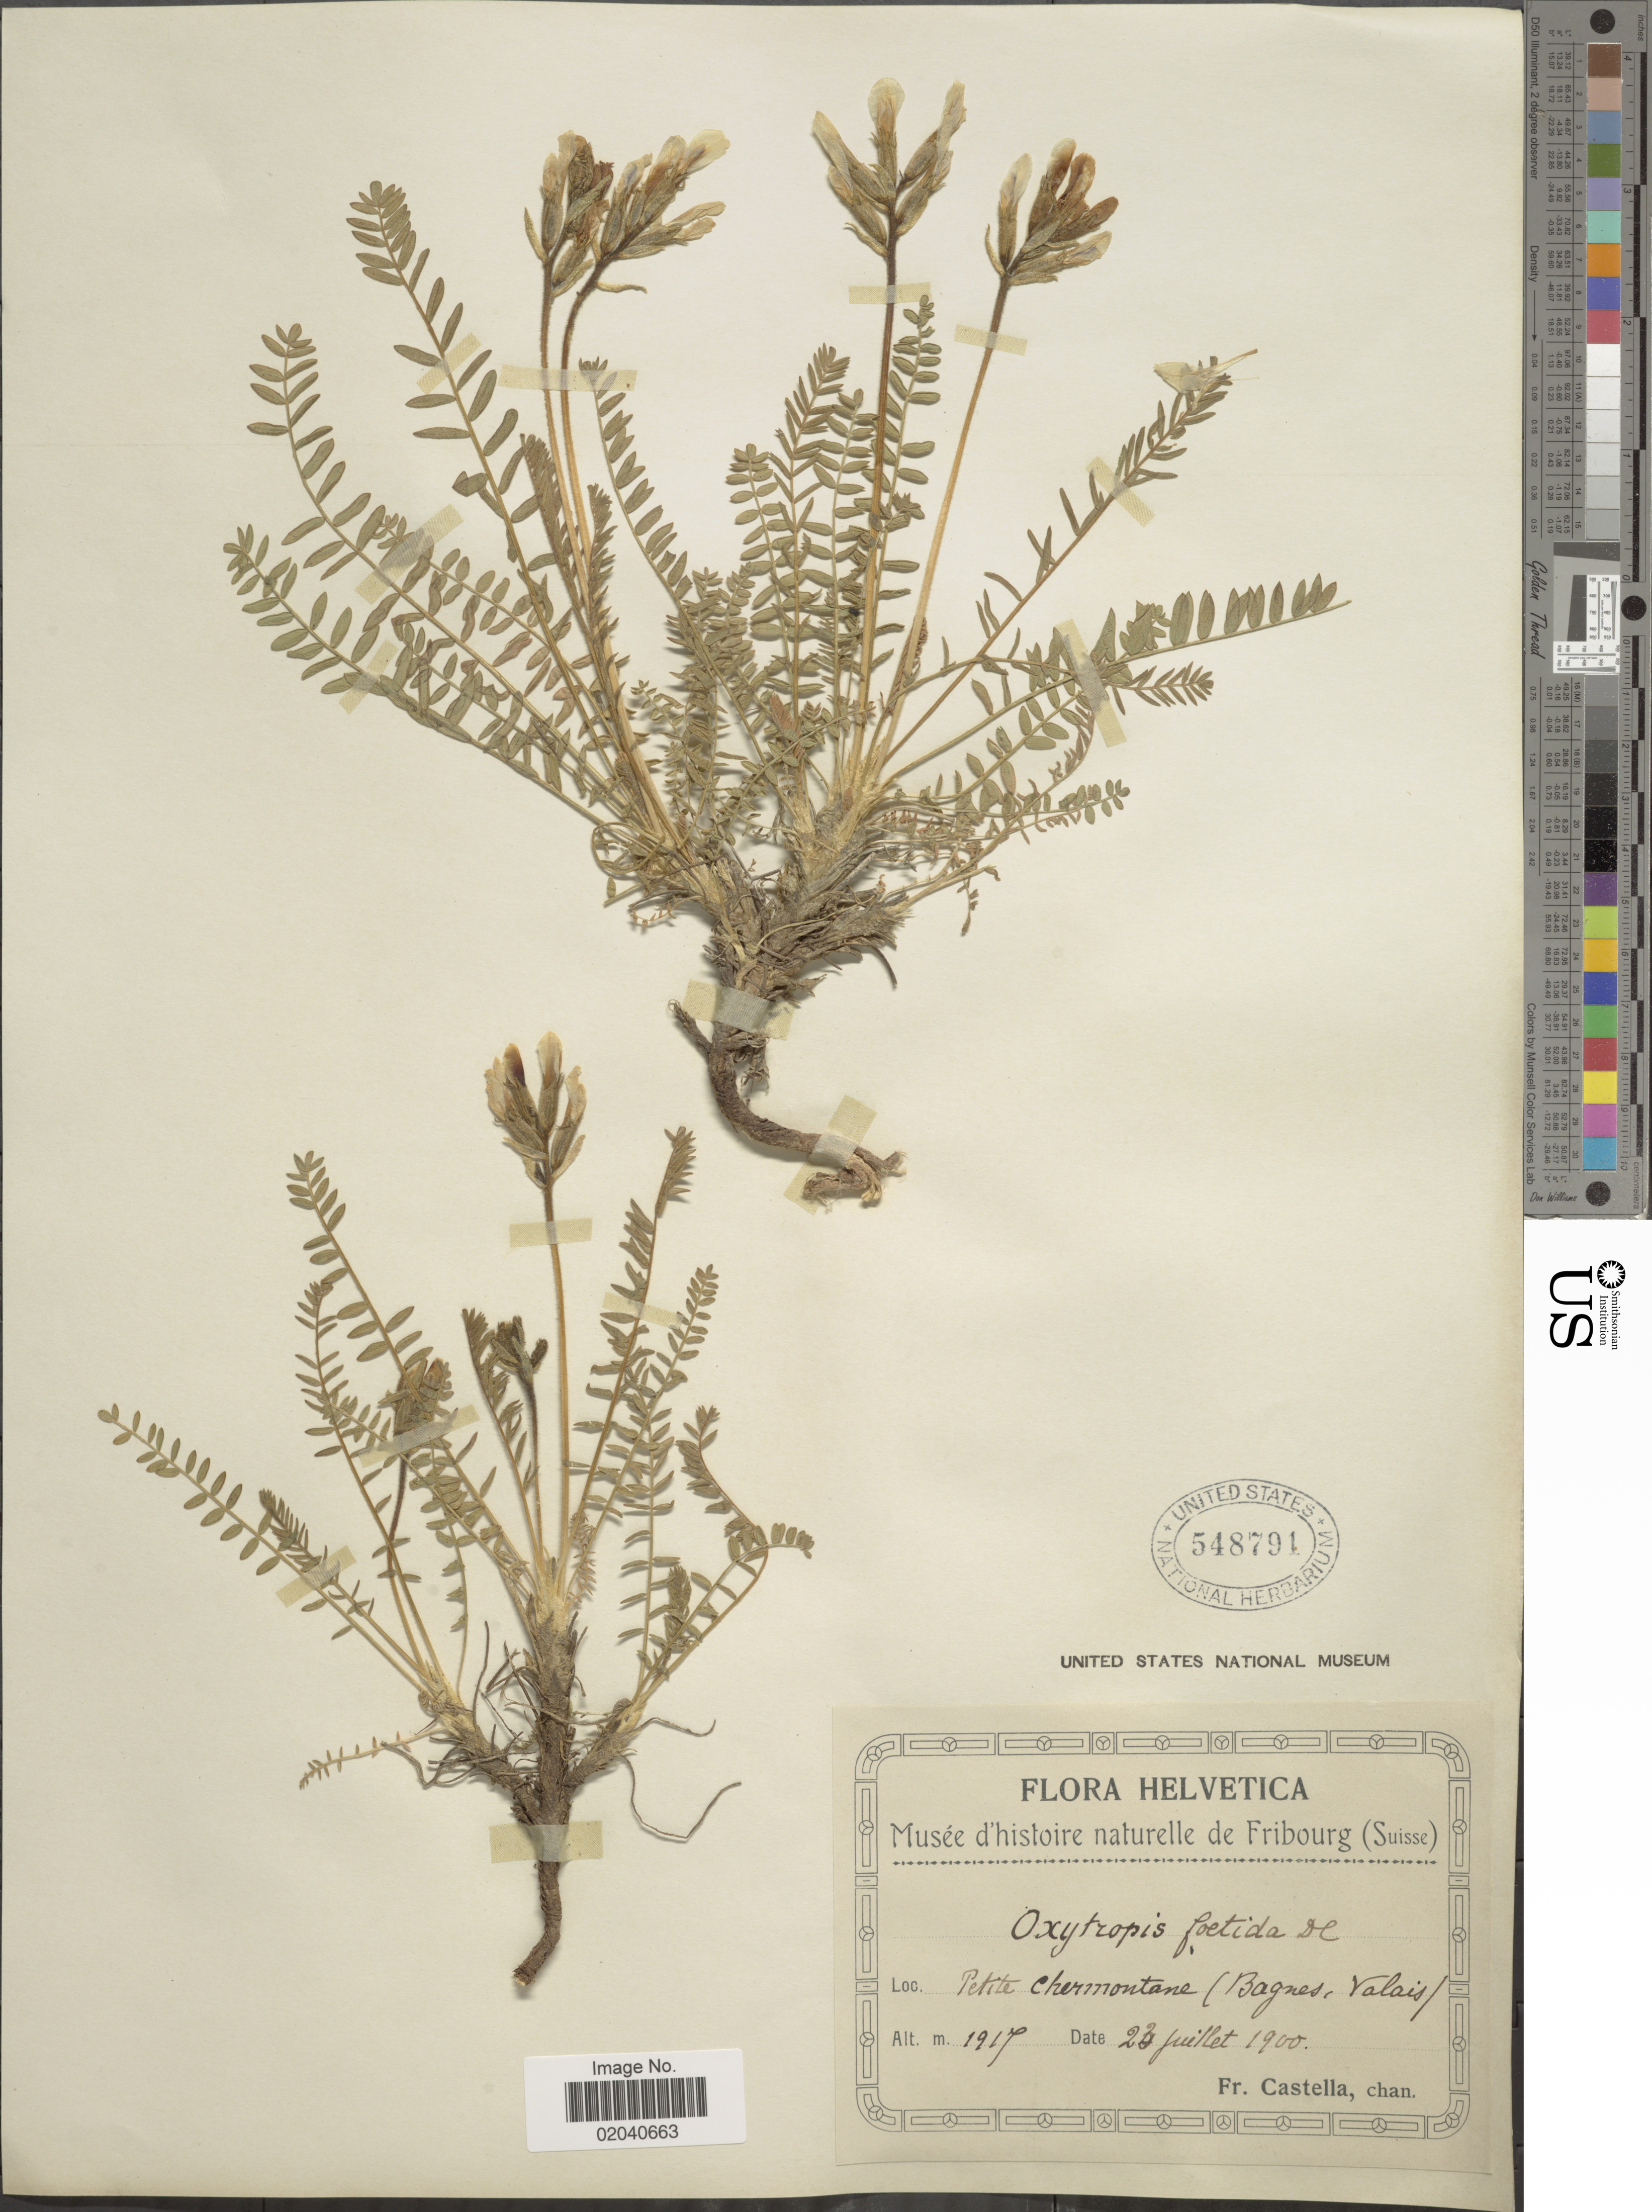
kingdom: Plantae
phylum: Tracheophyta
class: Magnoliopsida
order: Fabales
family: Fabaceae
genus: Oxytropis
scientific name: Oxytropis foetida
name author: (Vill.) DC.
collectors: Fr. Castella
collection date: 1900-07-23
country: Switzerland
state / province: Valais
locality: Petite Chermontane (Bagnes, Valais)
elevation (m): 1917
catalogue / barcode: US 548791